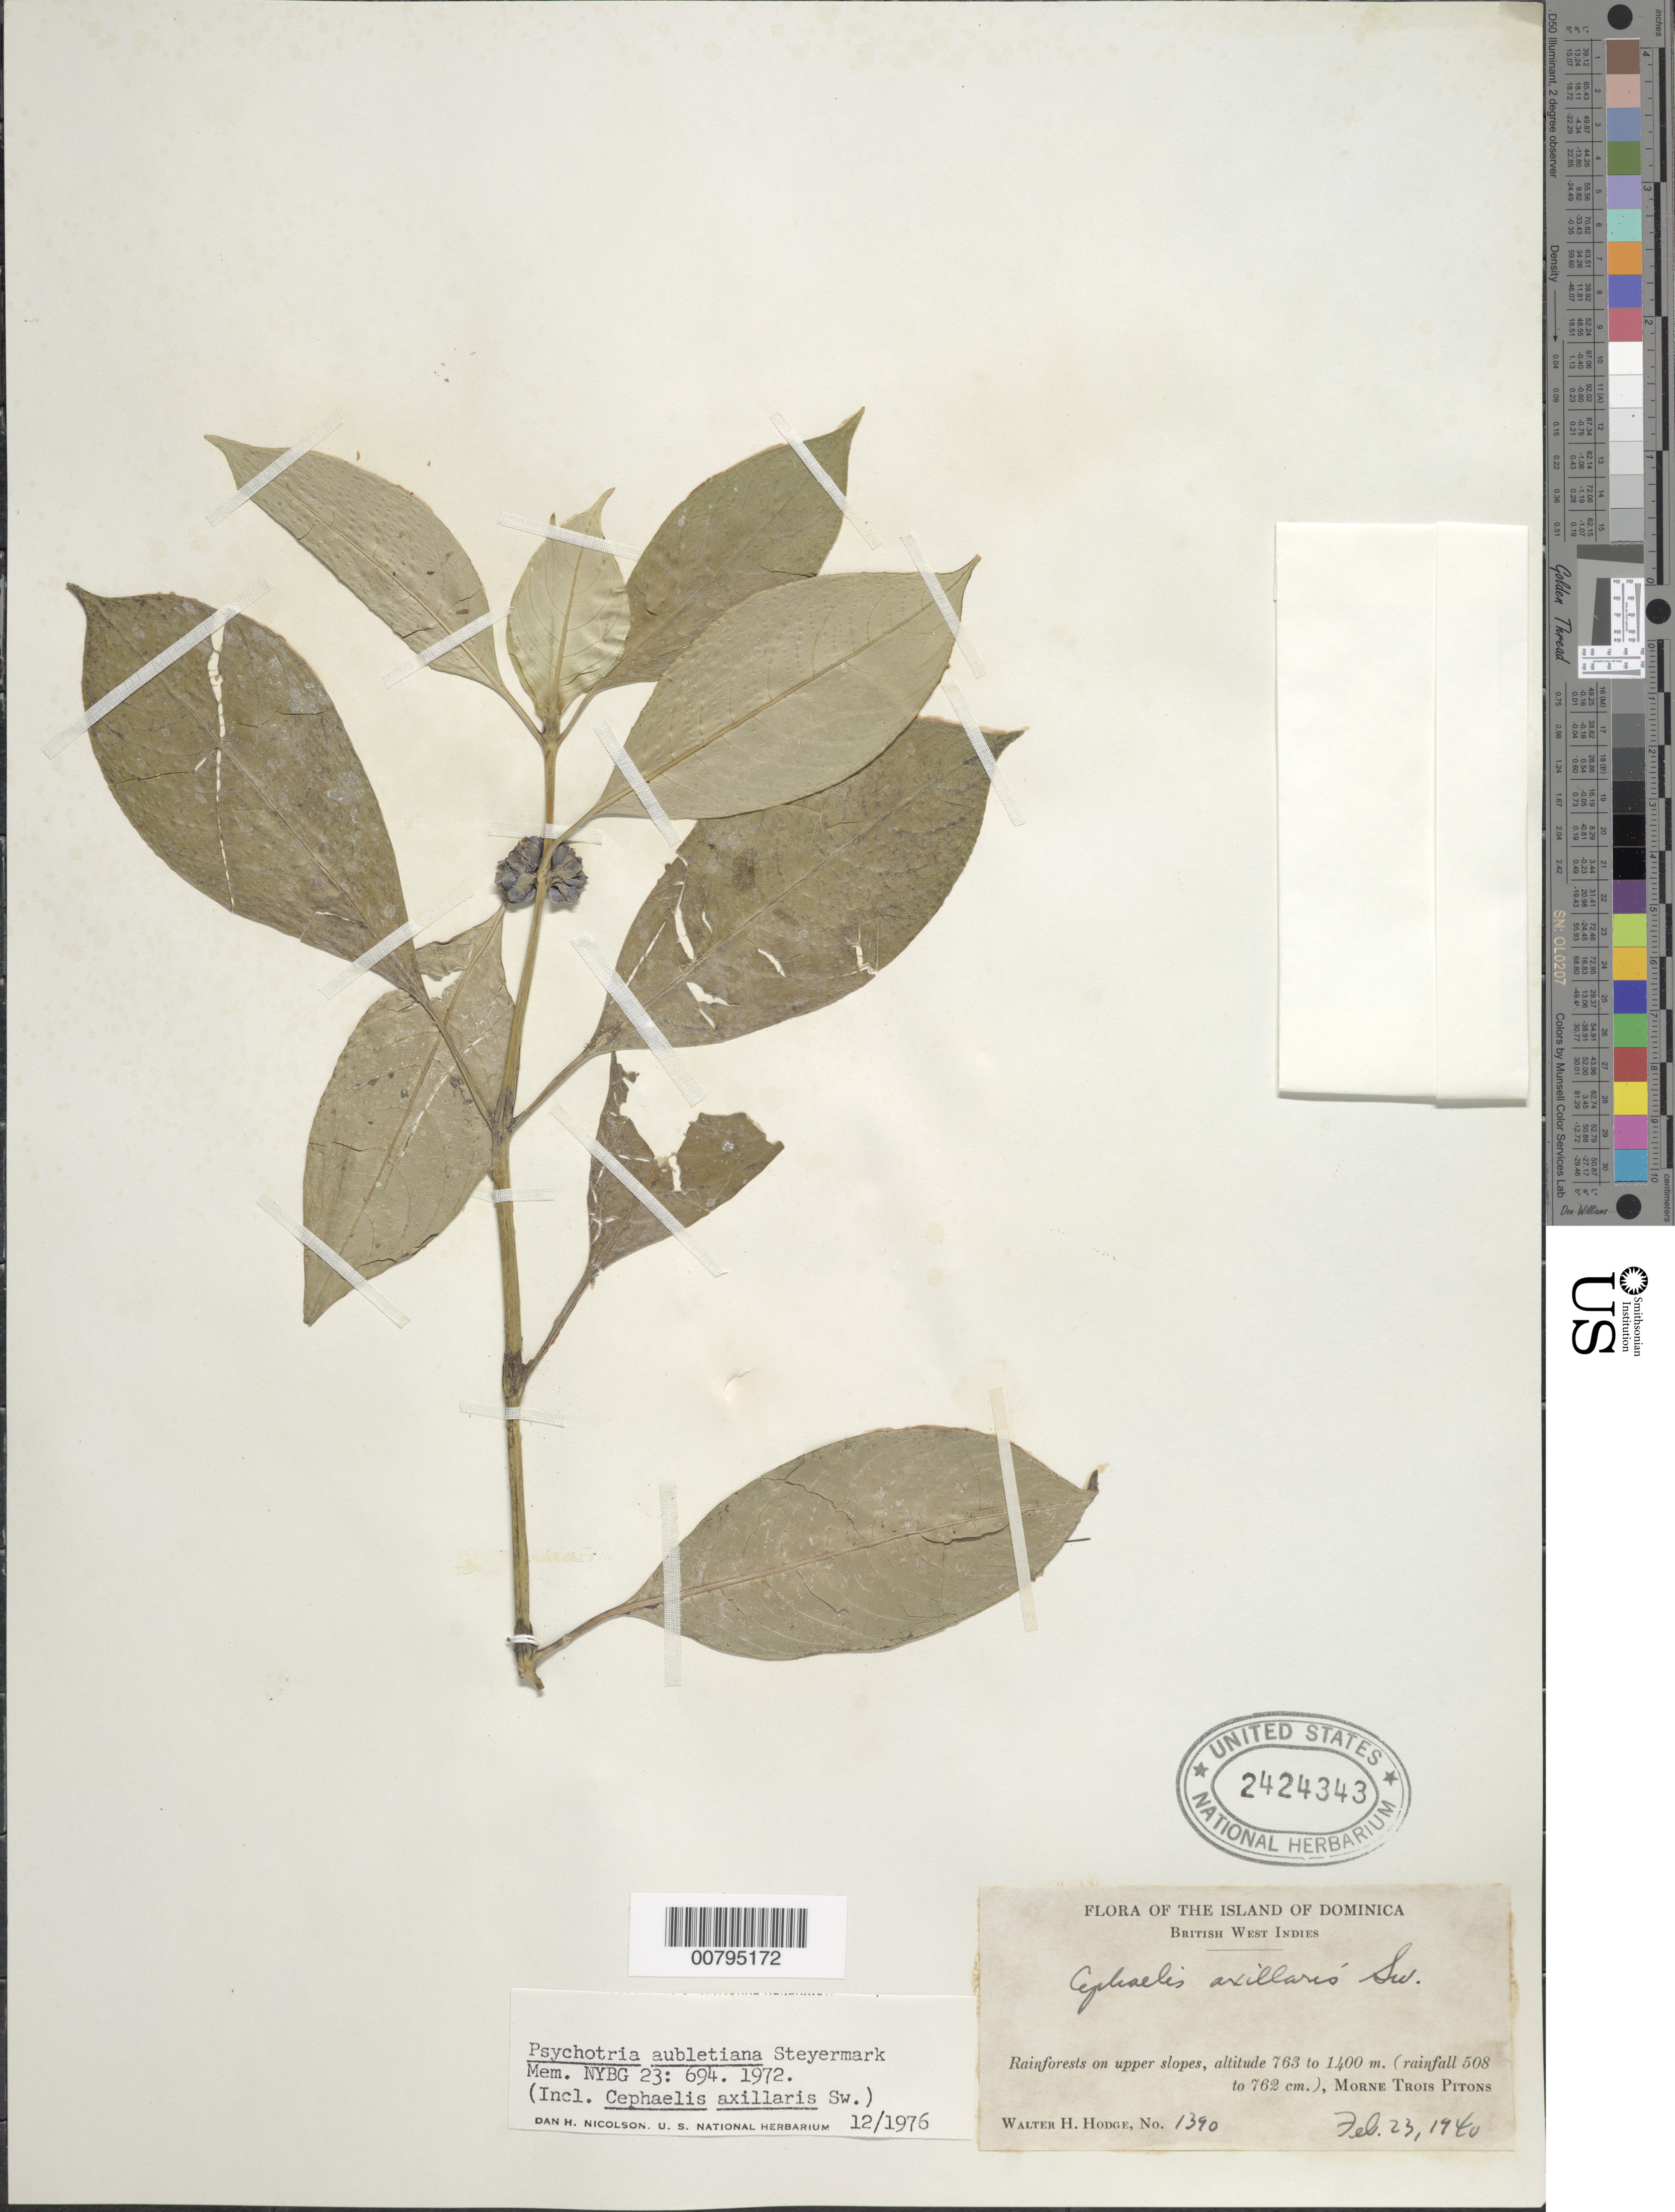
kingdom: Plantae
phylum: Tracheophyta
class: Magnoliopsida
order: Gentianales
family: Rubiaceae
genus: Psychotria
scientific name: Psychotria aubletiana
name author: Steyerm.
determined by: Nicolson, Dan H.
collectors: W. Hodge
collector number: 1390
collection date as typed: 23 Feb 1940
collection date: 1940-02-23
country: Dominica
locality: Upper slopes Morne Trois Pitons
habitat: Rainforests on upper slopes (rainfall 508 - 762 cm)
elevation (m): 763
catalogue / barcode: US 2424343